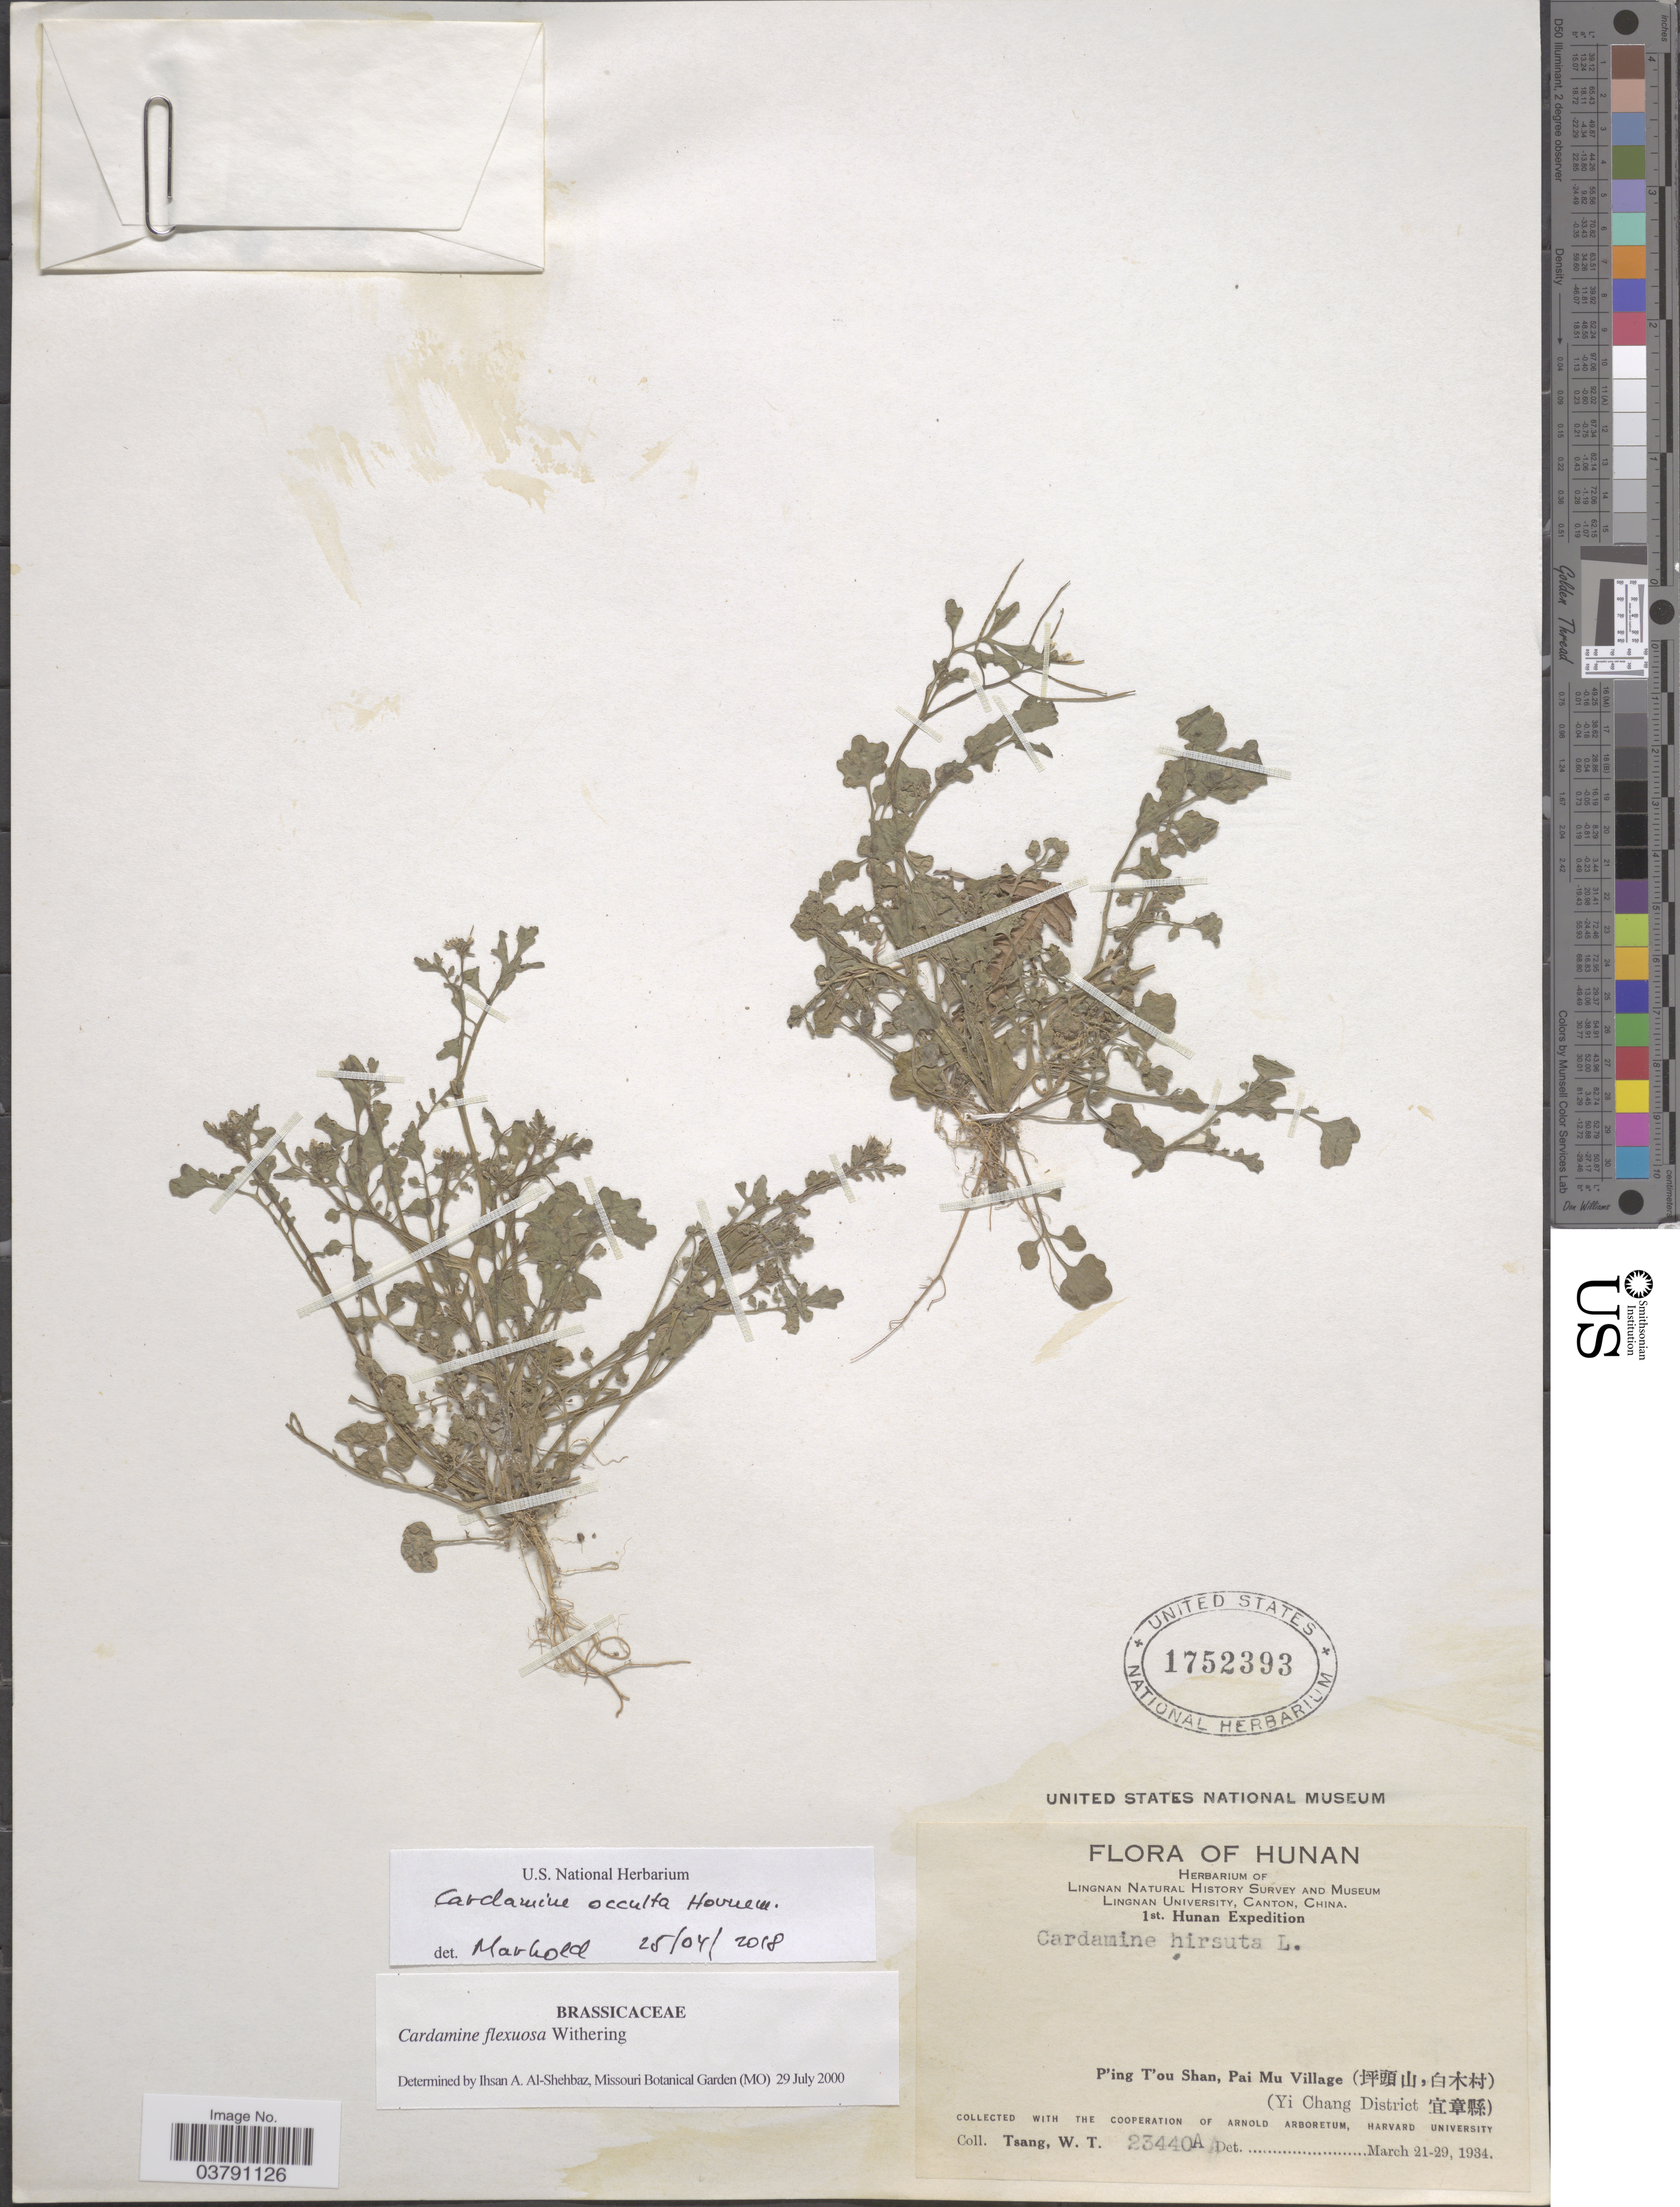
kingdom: Plantae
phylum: Tracheophyta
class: Magnoliopsida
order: Brassicales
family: Brassicaceae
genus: Cardamine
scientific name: Cardamine occulta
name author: Hornem.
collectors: W. T. Tsang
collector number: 23440A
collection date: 1934-03-21/1934-03-29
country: China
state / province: Hunan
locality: P'ing T'ou Shan, Pai Mu Village (X), (Yi Chang District X).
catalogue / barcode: US 1752393